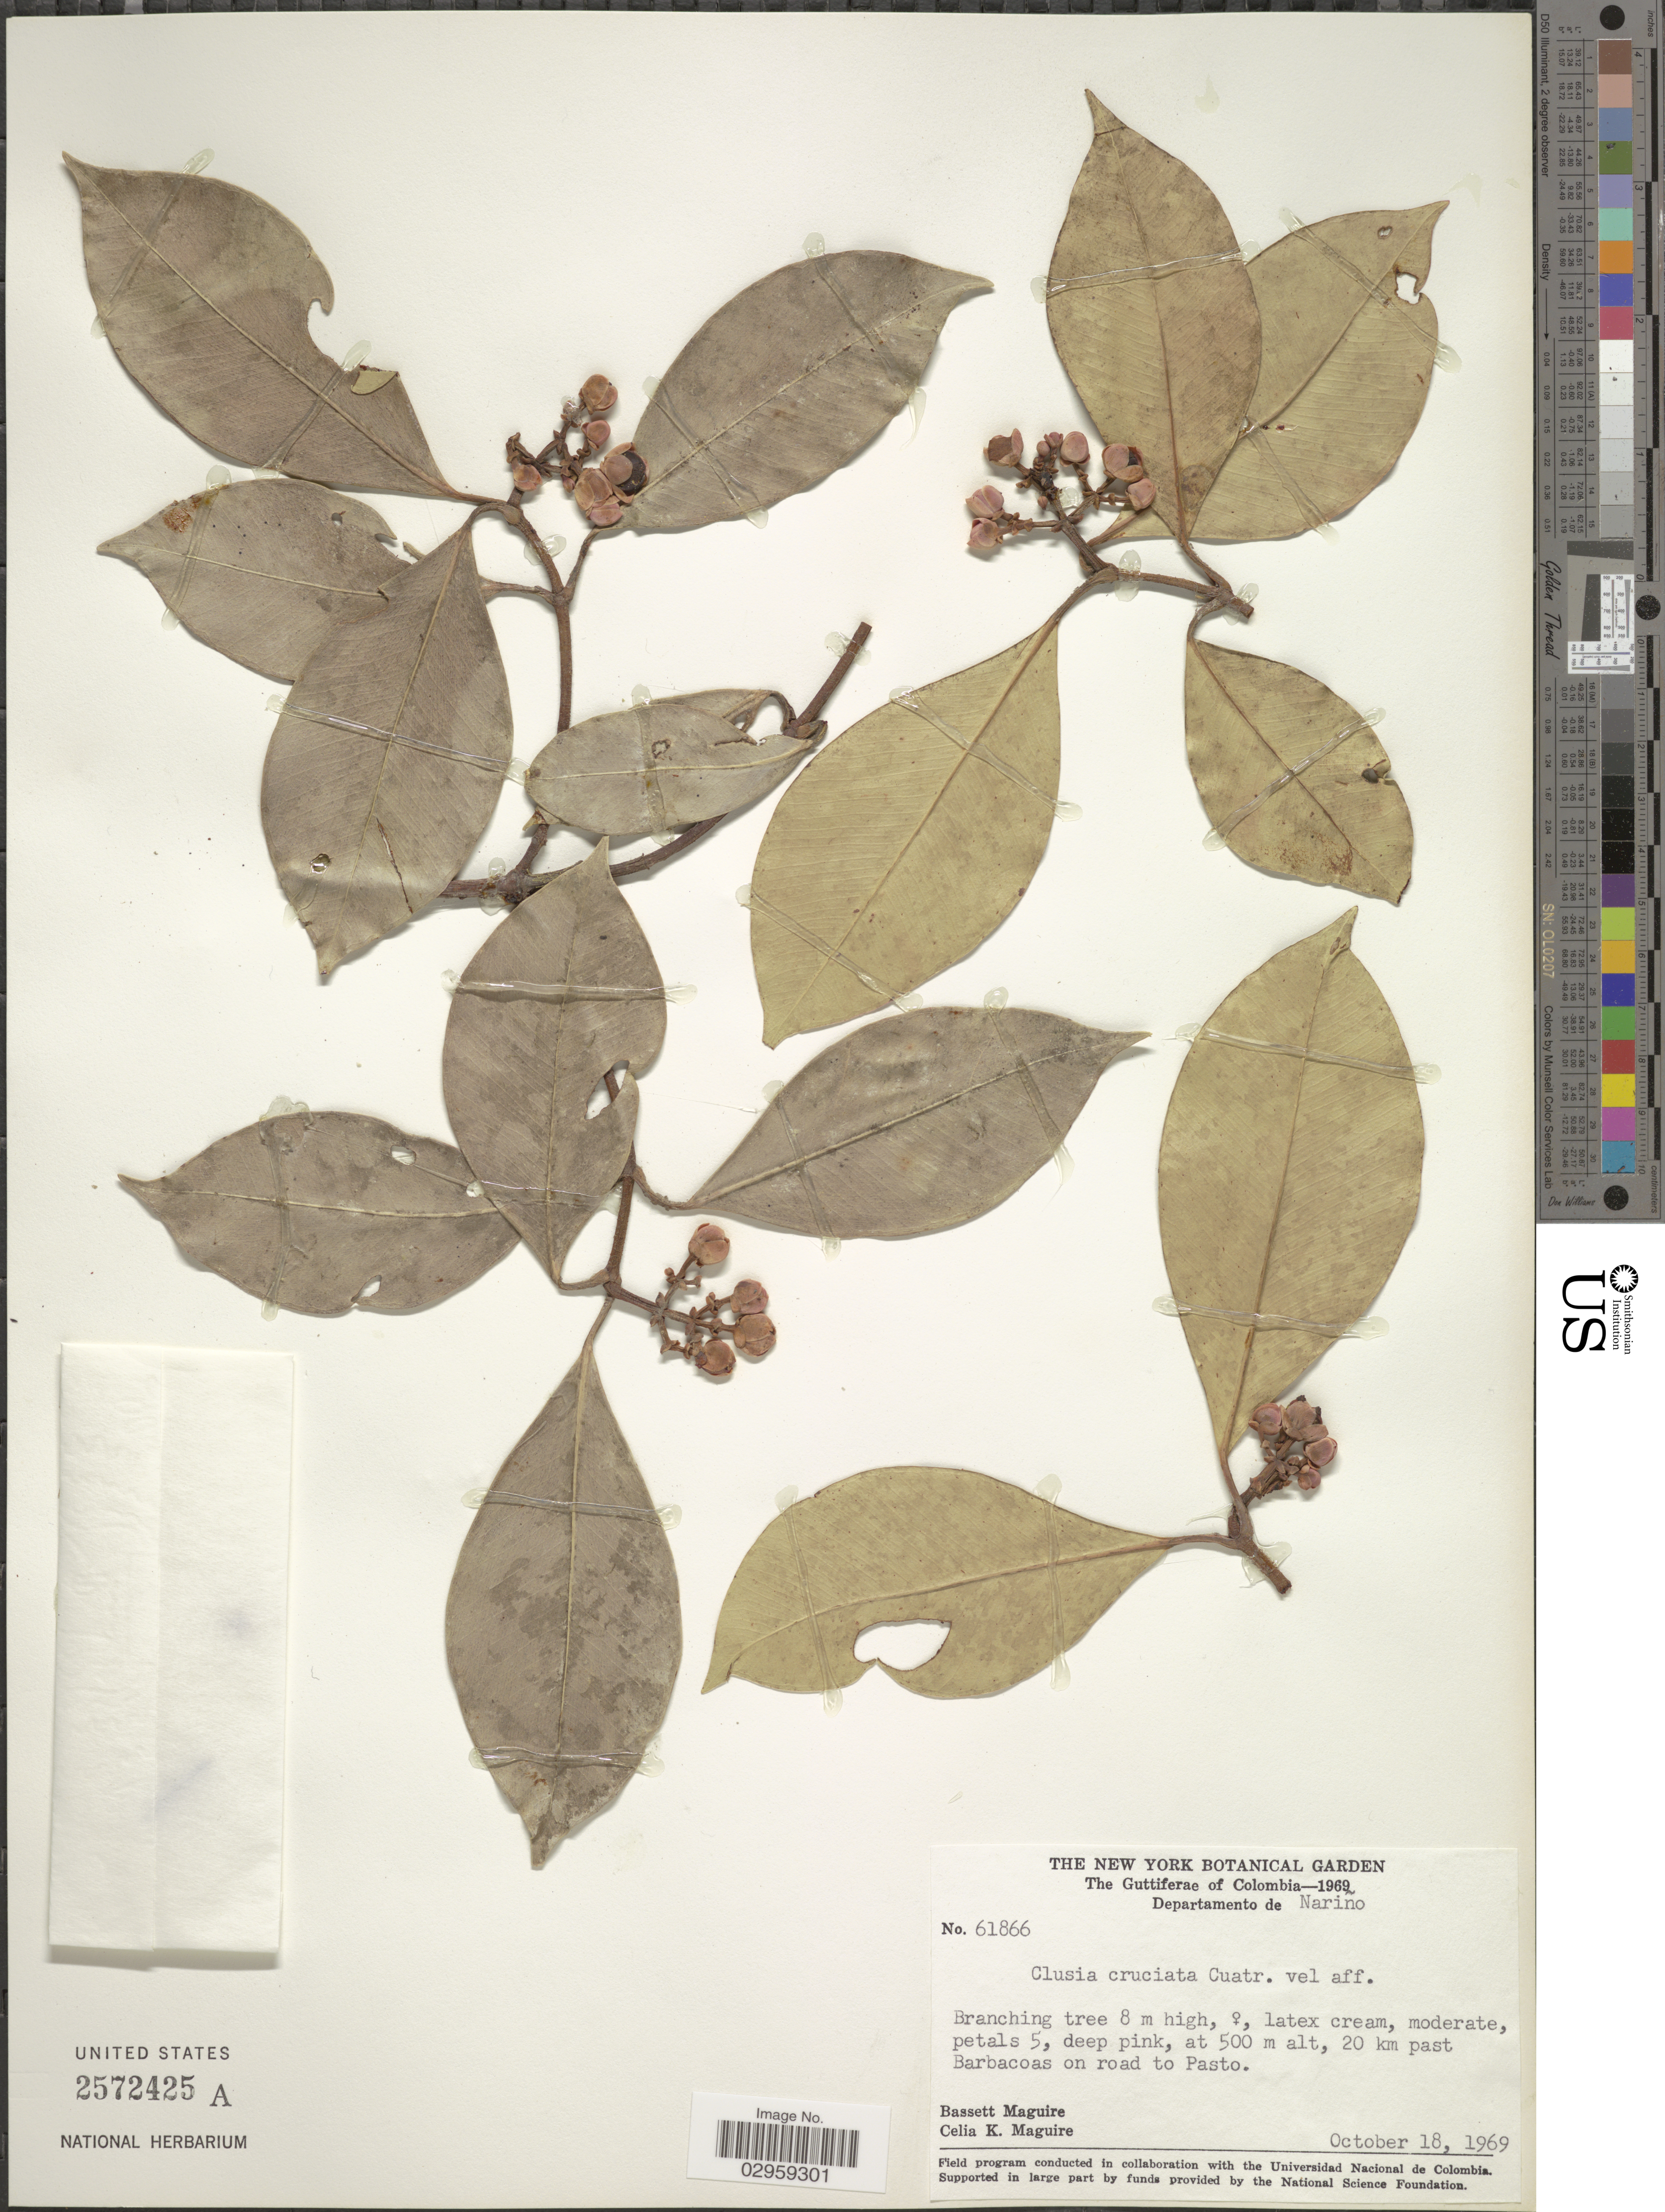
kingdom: Plantae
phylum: Tracheophyta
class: Magnoliopsida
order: Malpighiales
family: Clusiaceae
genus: Clusia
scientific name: Clusia cruciata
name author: Cuatrec.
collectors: B. Maguire & C. K. Maguire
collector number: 61866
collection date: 1969-10-18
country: Colombia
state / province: Nariño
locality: The Guttiferae of Colombia. Departamento de Nariño. 20 km past Barbacoas on road to Pasto.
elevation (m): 500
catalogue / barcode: US 2572425A